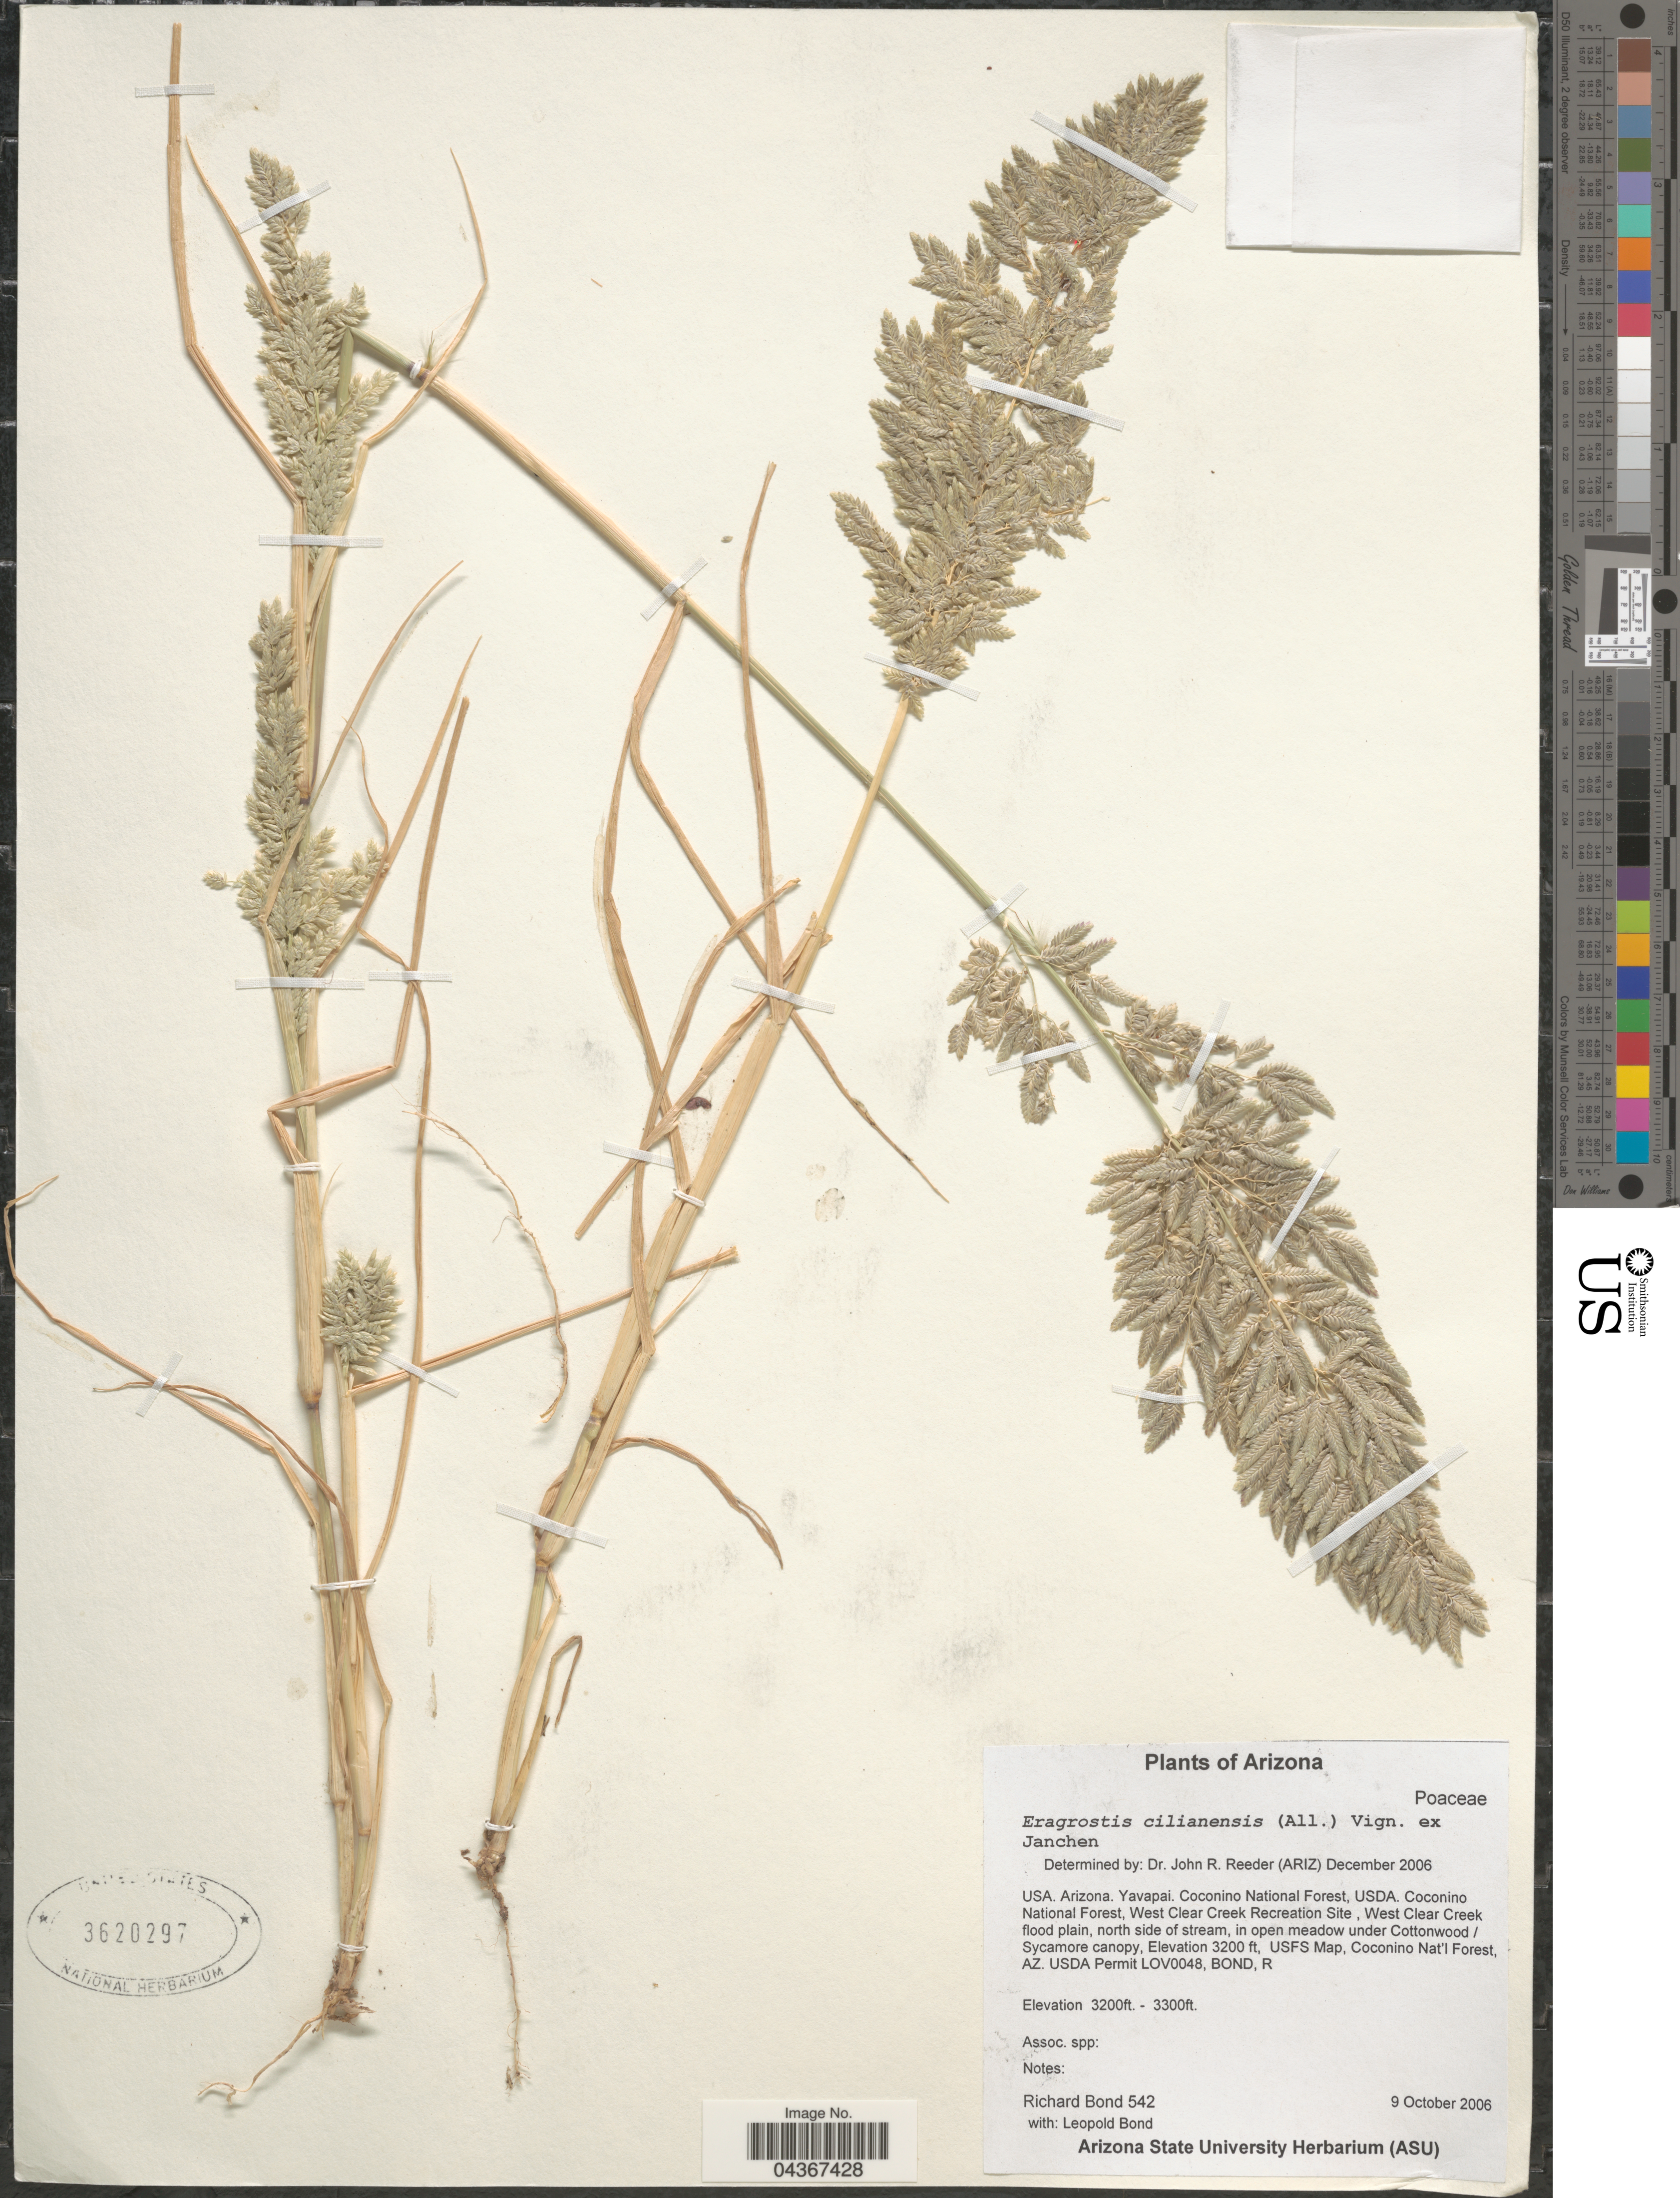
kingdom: Plantae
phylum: Tracheophyta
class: Liliopsida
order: Poales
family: Poaceae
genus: Eragrostis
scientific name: Eragrostis cilianensis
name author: (Bellardi) Vignolo ex Janch.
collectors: R. Bond & L. Bond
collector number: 542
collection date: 2006-10-09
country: United States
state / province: Arizona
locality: Yavapai. Coconino National Forest, USDA. Coconino National Forest, West Clear Creek Recreation Site, West Clear Creek flood plain, north side of stream, in open meadow under Cottonwood/Sycamore canopy. USFS Map, Coconino Nat'l Forest, AZ. USDA Permit LOV0048, BOND, R.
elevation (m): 975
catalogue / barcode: US 3620297